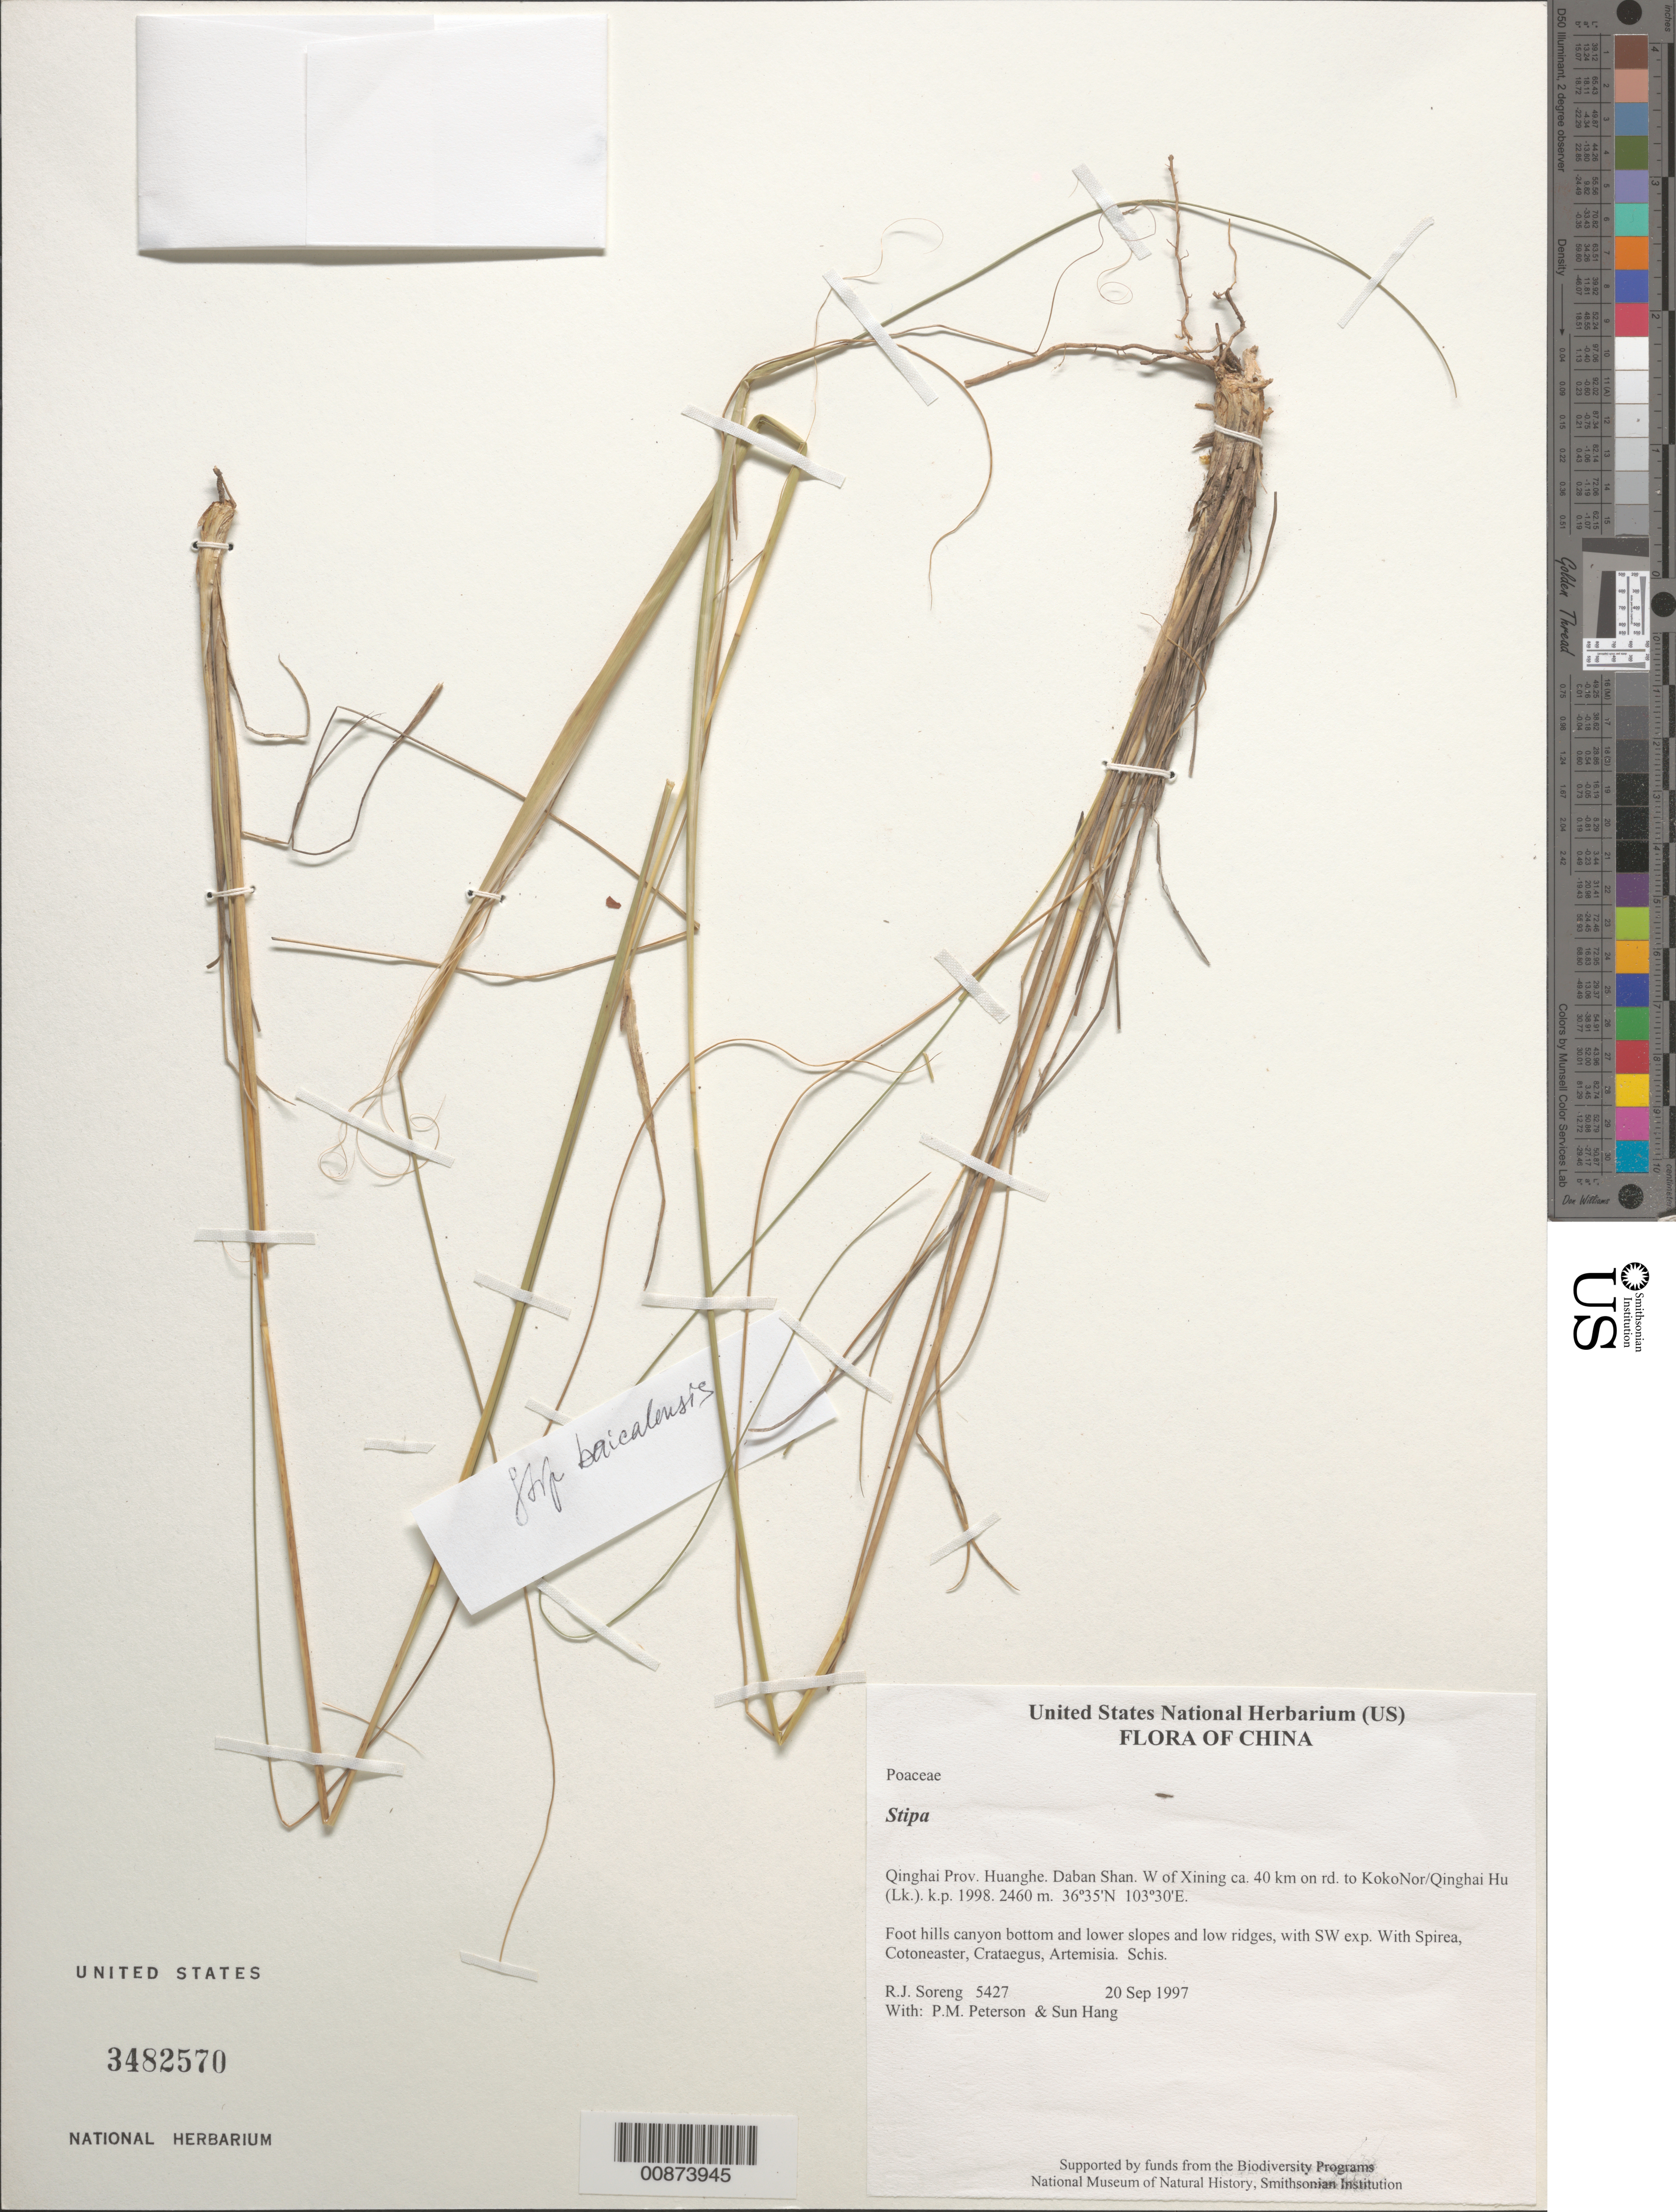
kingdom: Plantae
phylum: Tracheophyta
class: Liliopsida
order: Poales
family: Poaceae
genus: Stipa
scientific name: Stipa baicalensis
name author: Roshev.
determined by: Soreng, Robert J., Research Associate (BOT), Smithsonian Institution - National Museum of Natural History (UNITED STATES)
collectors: R. J. Soreng, P. M. Peterson & Sun Hang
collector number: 5427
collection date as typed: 20 Sep 1997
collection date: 1997-09-20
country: China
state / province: Qinghai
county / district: Huanghe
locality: Daban Shan. W of Xining ca. 40 km on rd. to KokoNor/Qinghai Hu (Lk.). k.p. 1998.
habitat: Foot hills canyon bottom and lower slopes and low ridges, with SW exp. With Spirea, Cotoneaster, Crataegus, Artemisia. Schis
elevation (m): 2460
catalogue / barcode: US 3482570